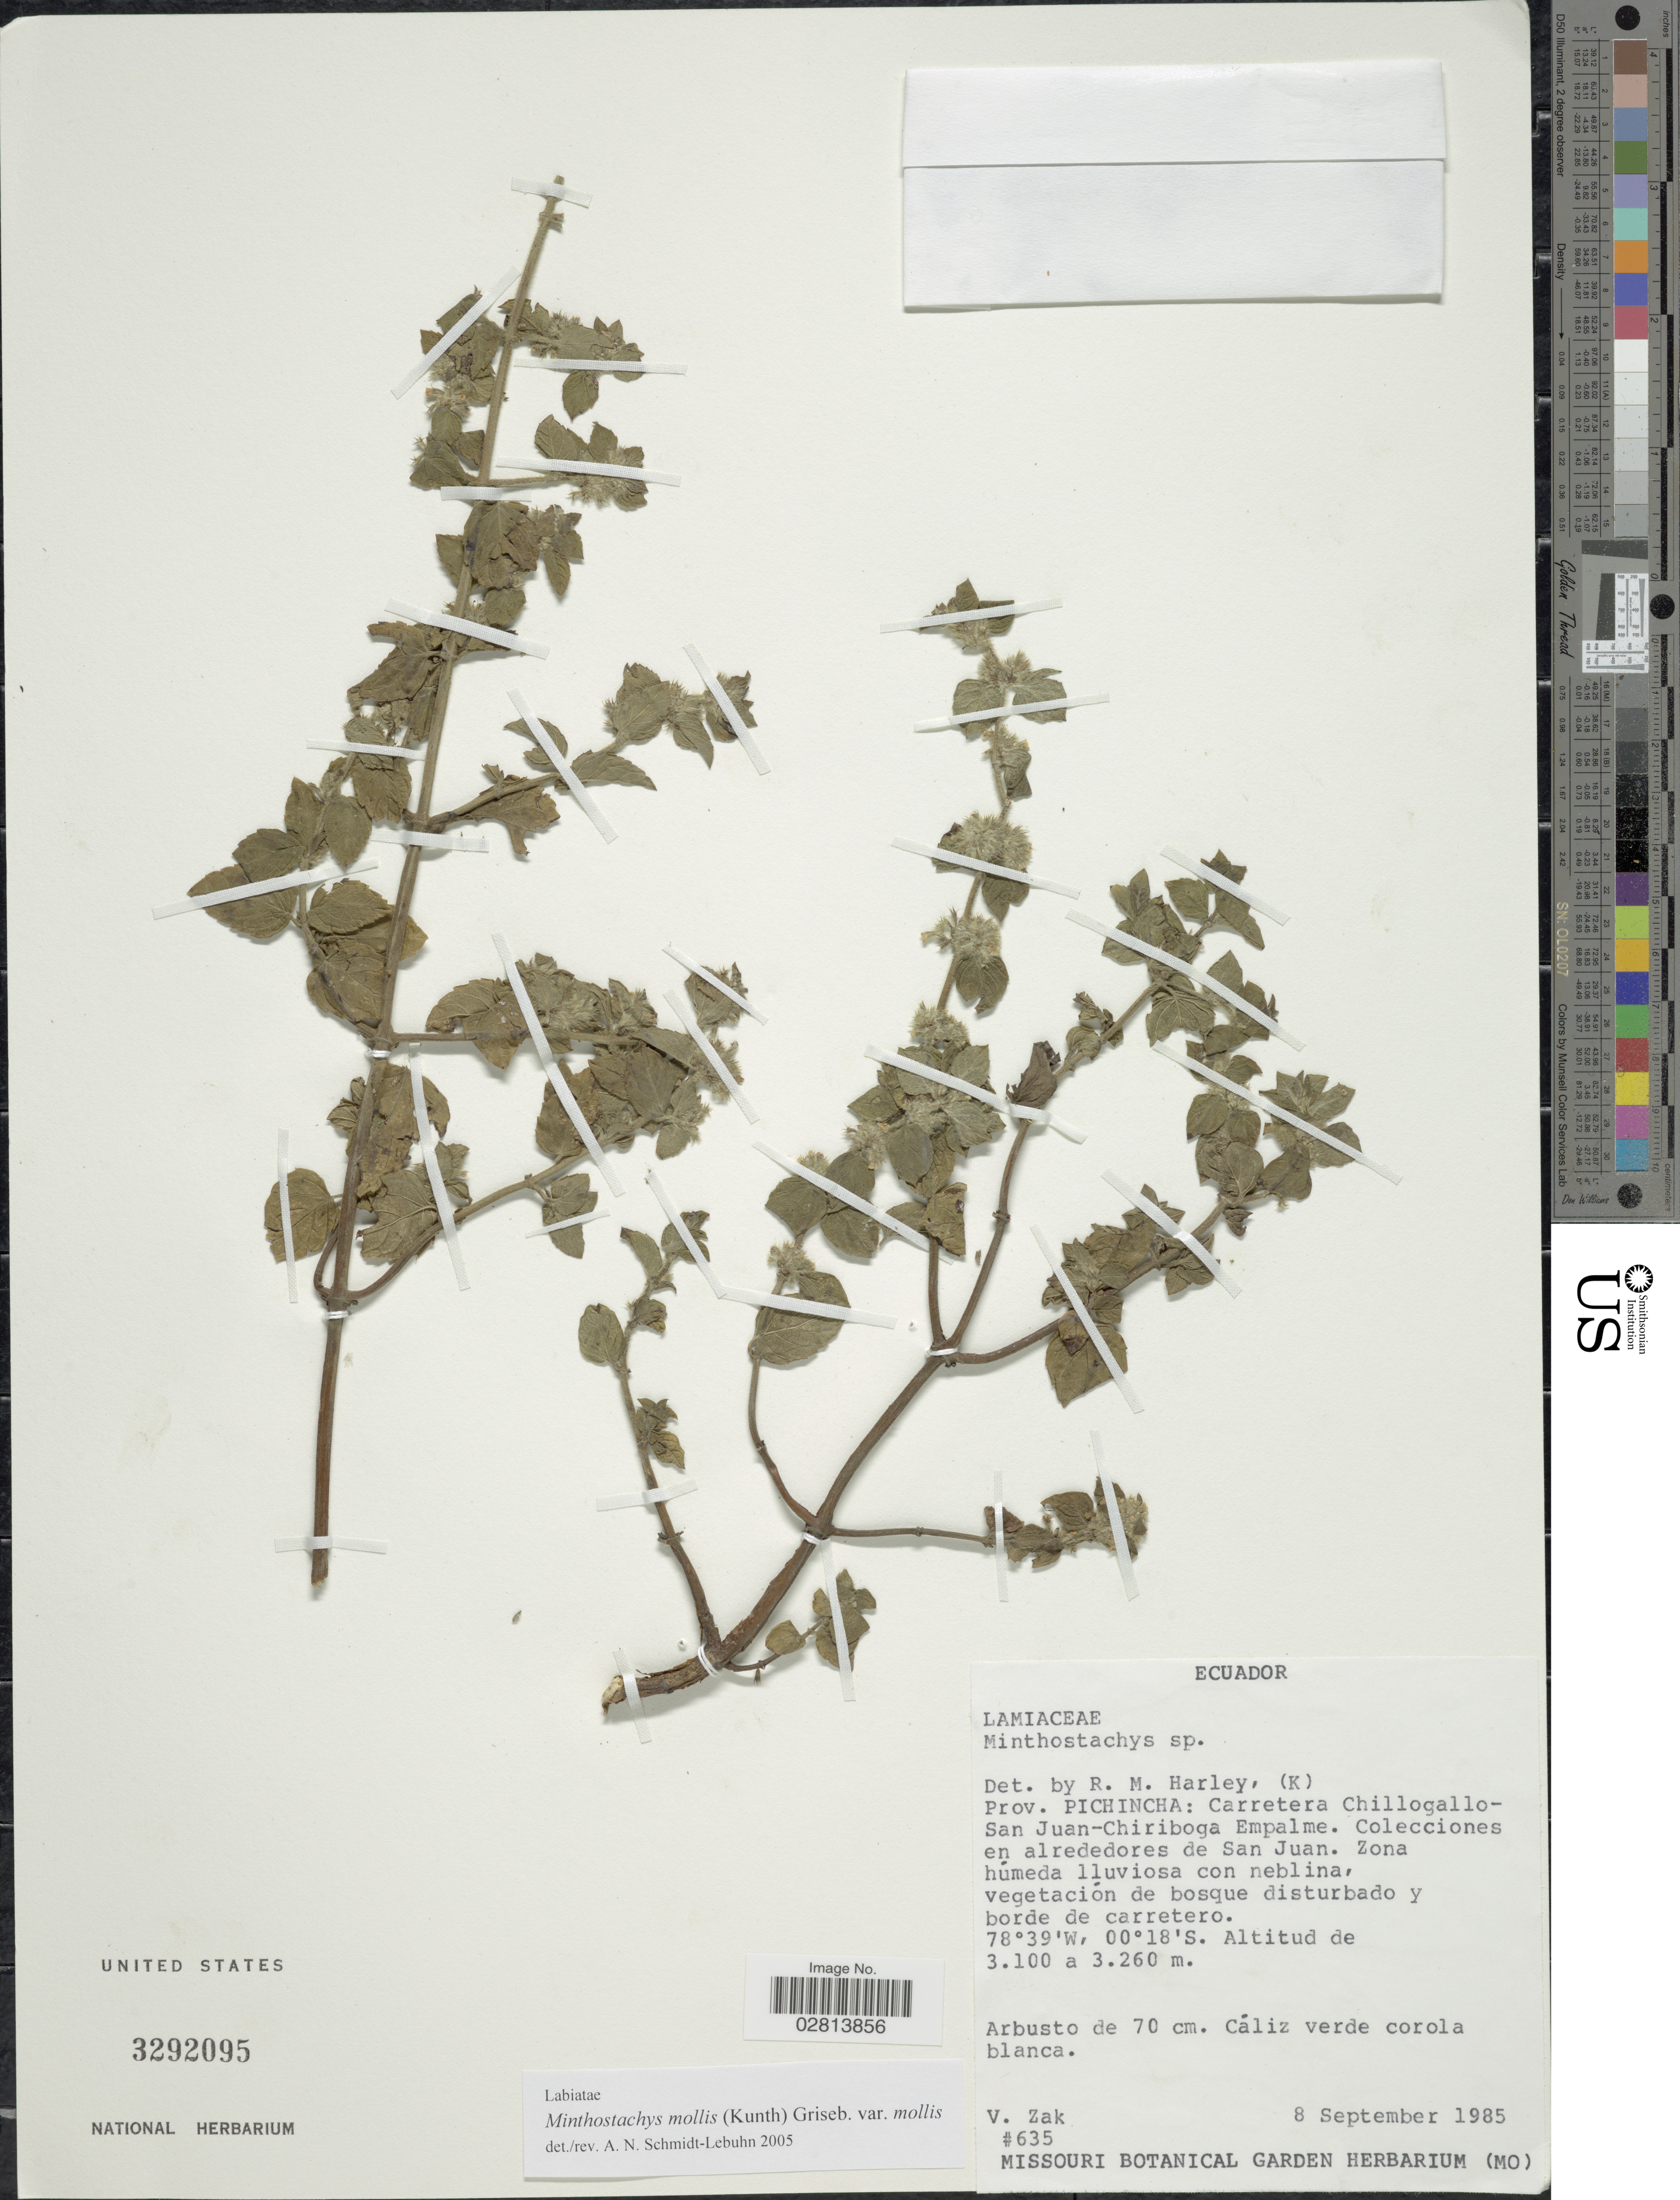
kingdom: Plantae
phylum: Tracheophyta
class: Magnoliopsida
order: Lamiales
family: Lamiaceae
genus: Minthostachys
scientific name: Minthostachys mollis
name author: (Kunth) Griseb.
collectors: V. Zak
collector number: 635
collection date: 1985-09-08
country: Ecuador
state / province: Pichincha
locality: Prov. Pichincha: Carretera Chillogallo-San Juan-Chiriboga Empalme. Colecciones en alrededores de San Juan.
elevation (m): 3100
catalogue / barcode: US 3292095